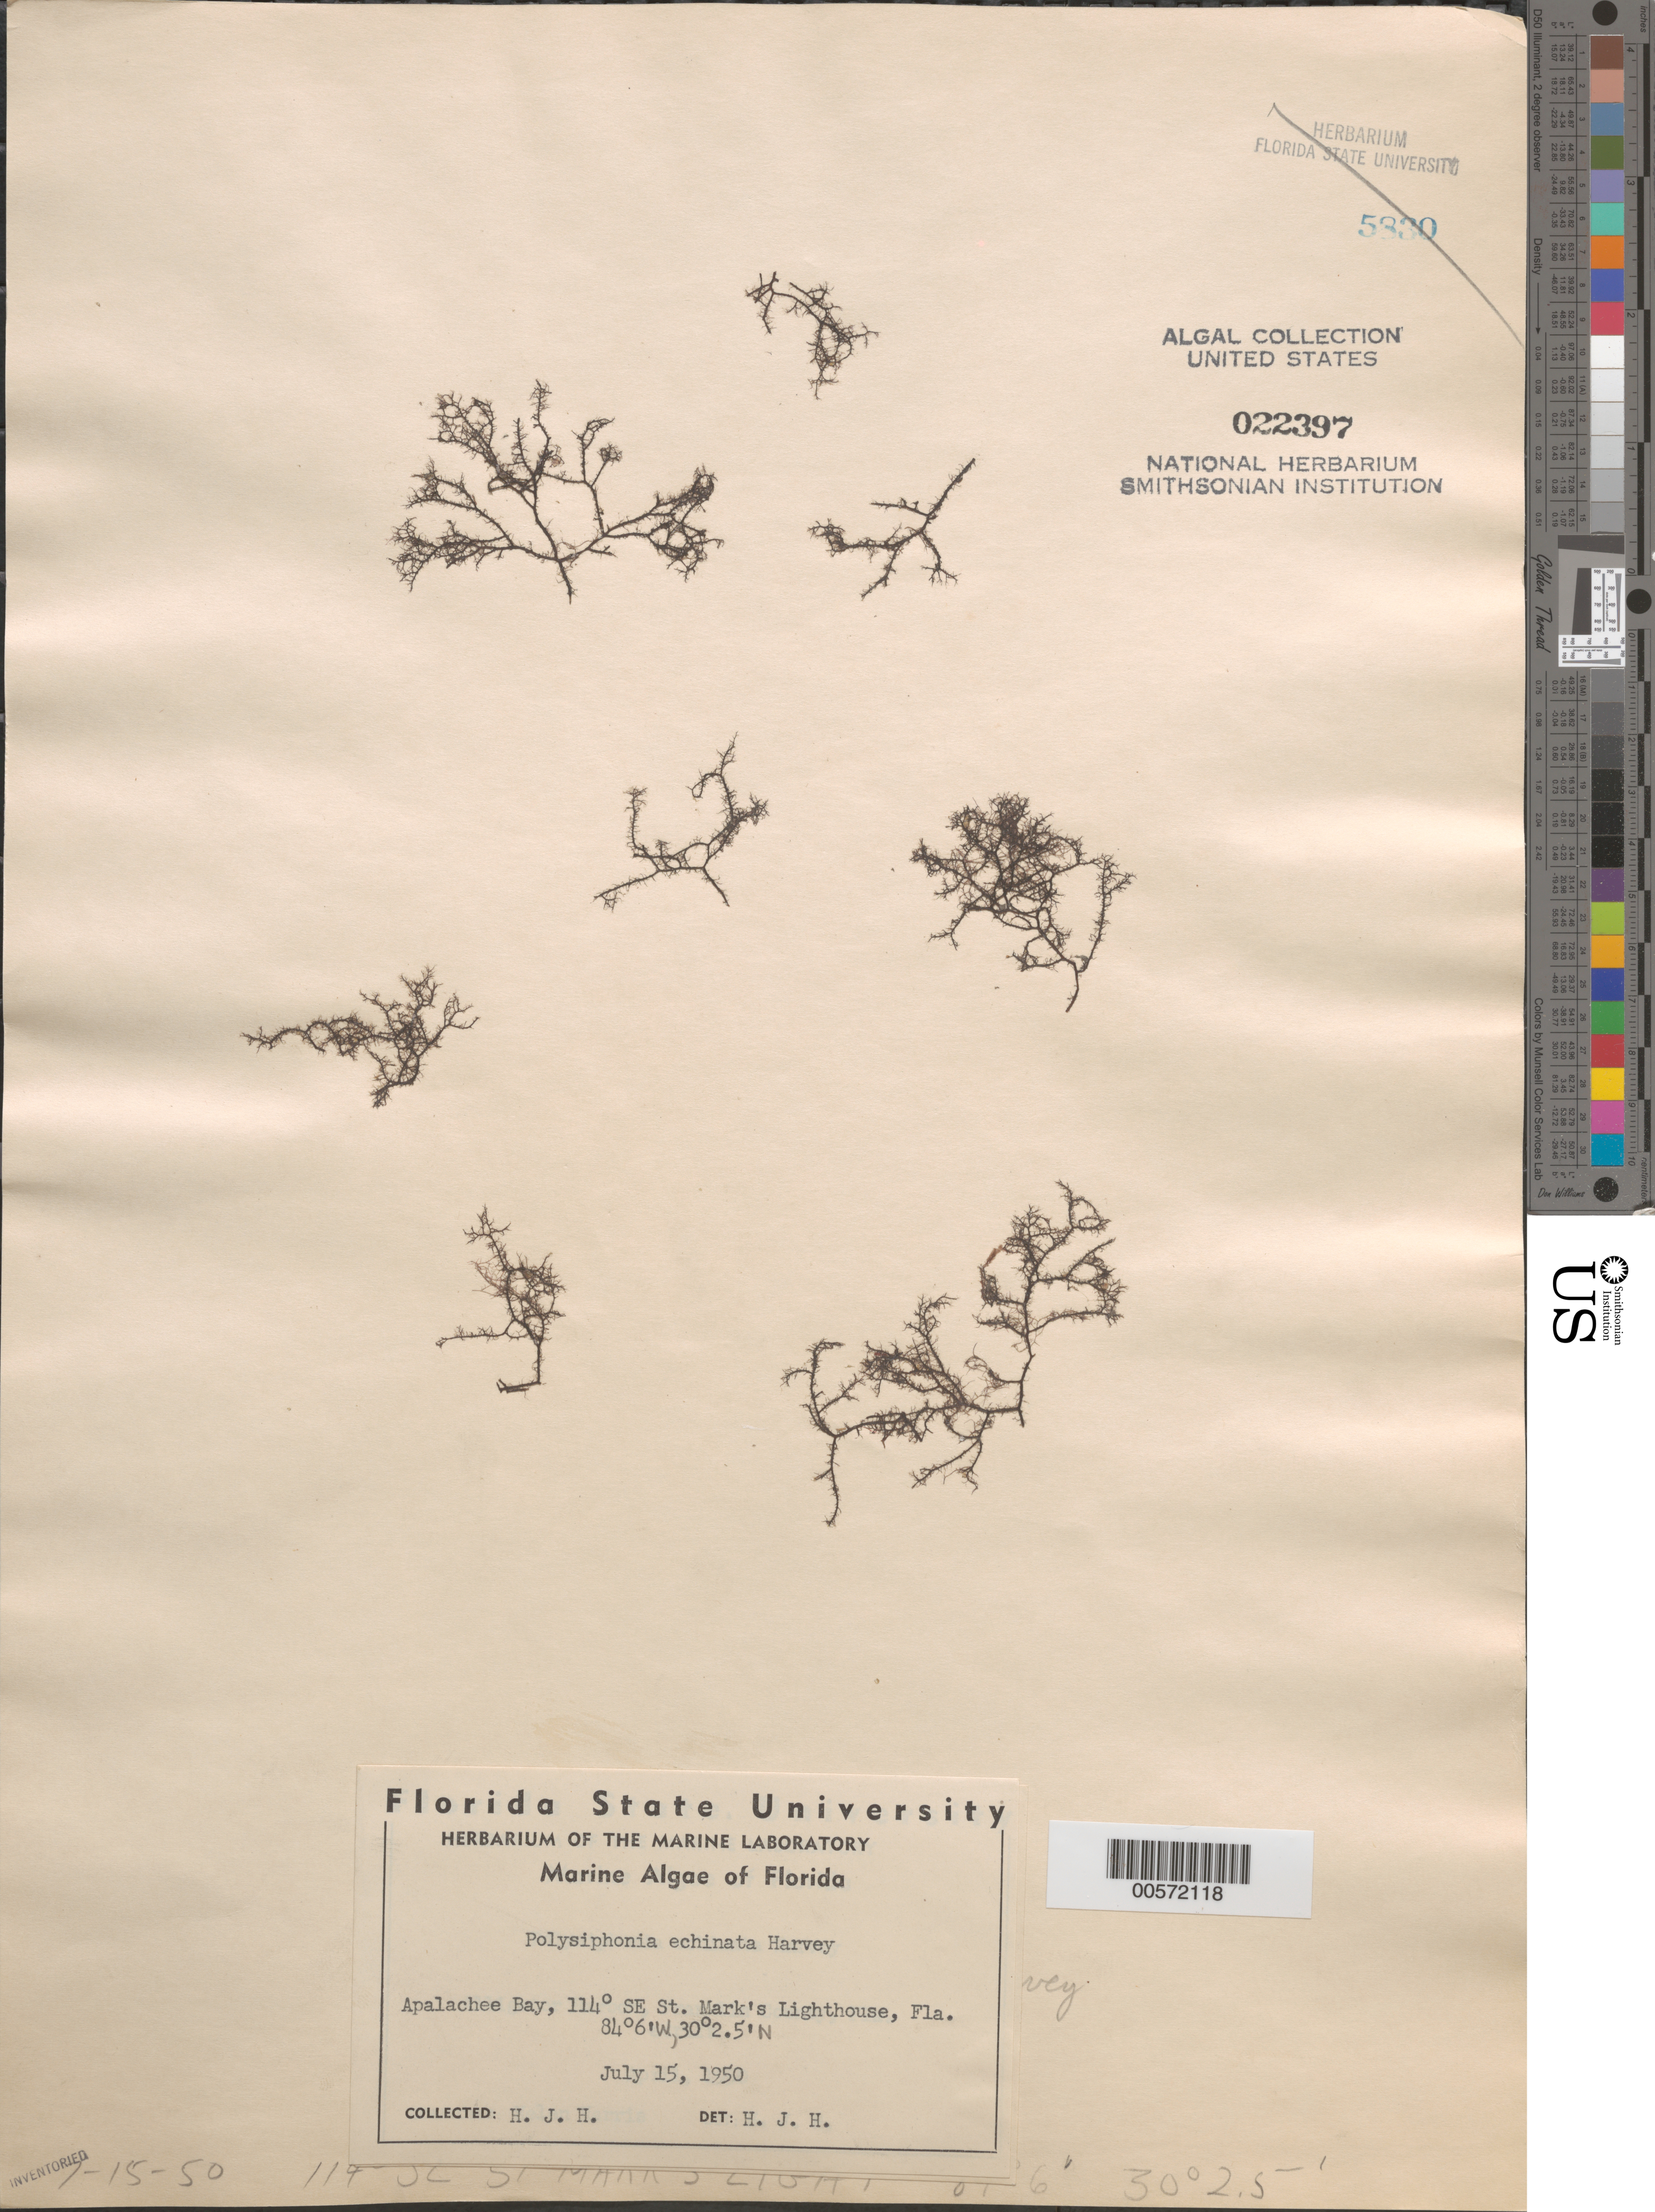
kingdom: Plantae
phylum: Rhodophyta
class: Florideophyceae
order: Ceramiales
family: Rhodomelaceae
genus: Acanthosiphonia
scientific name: Acanthosiphonia echinata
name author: (Harv.) Savoie & G.W. Saunders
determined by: Algae name updating Project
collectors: H. J. Humm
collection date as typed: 15 Jul 1950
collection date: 1950-07-15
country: United States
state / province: Florida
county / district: Franklin County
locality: Apalachee Bay, 114 degrees southeast of St. Marks Lighthouse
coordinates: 30 2.5' N, 84 6' W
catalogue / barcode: US 22397